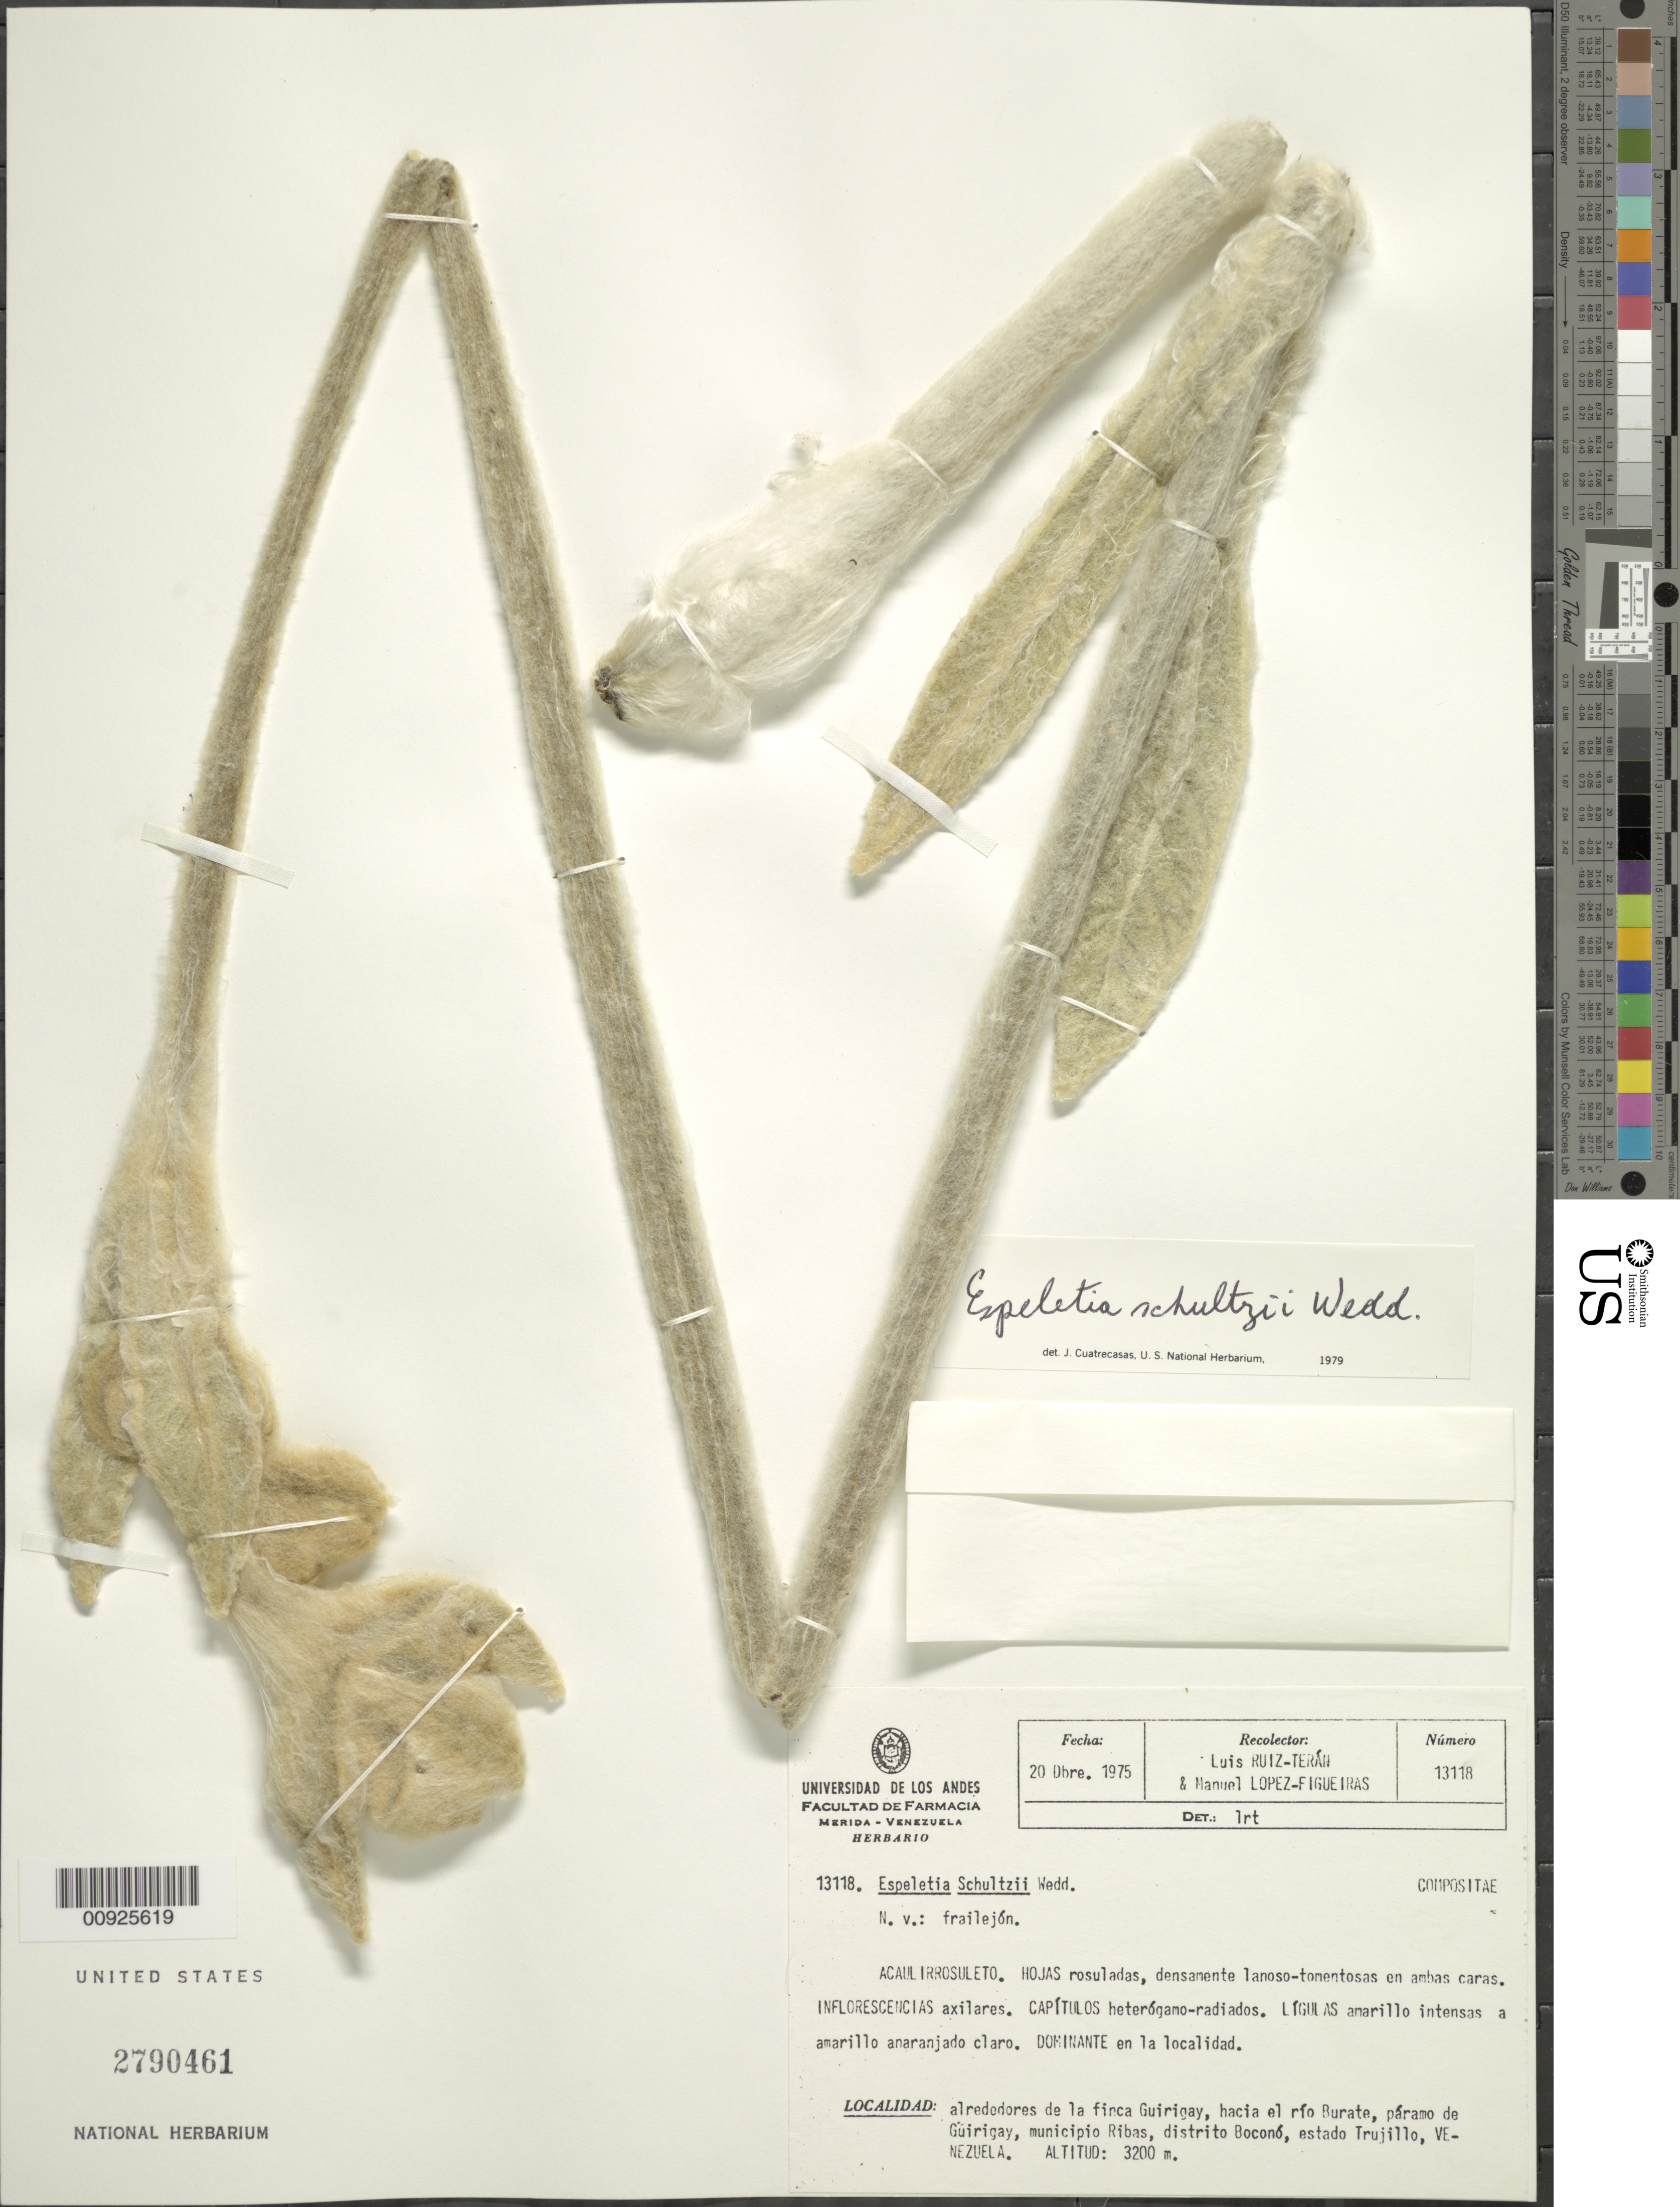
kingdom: Plantae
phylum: Tracheophyta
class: Magnoliopsida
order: Asterales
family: Asteraceae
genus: Espeletia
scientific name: Espeletia schultzii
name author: Wedd.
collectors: L. E. Ruíz-Terán & M. López Figueiras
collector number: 13118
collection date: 1975-10-20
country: Venezuela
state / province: Mérida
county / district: Rivas Dávila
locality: P. de Guirigay. Páramo de Guirigay, alrededores de la finca Guirigay, hacia el río Burate, Boconó.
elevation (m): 3200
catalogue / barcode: US 2790461